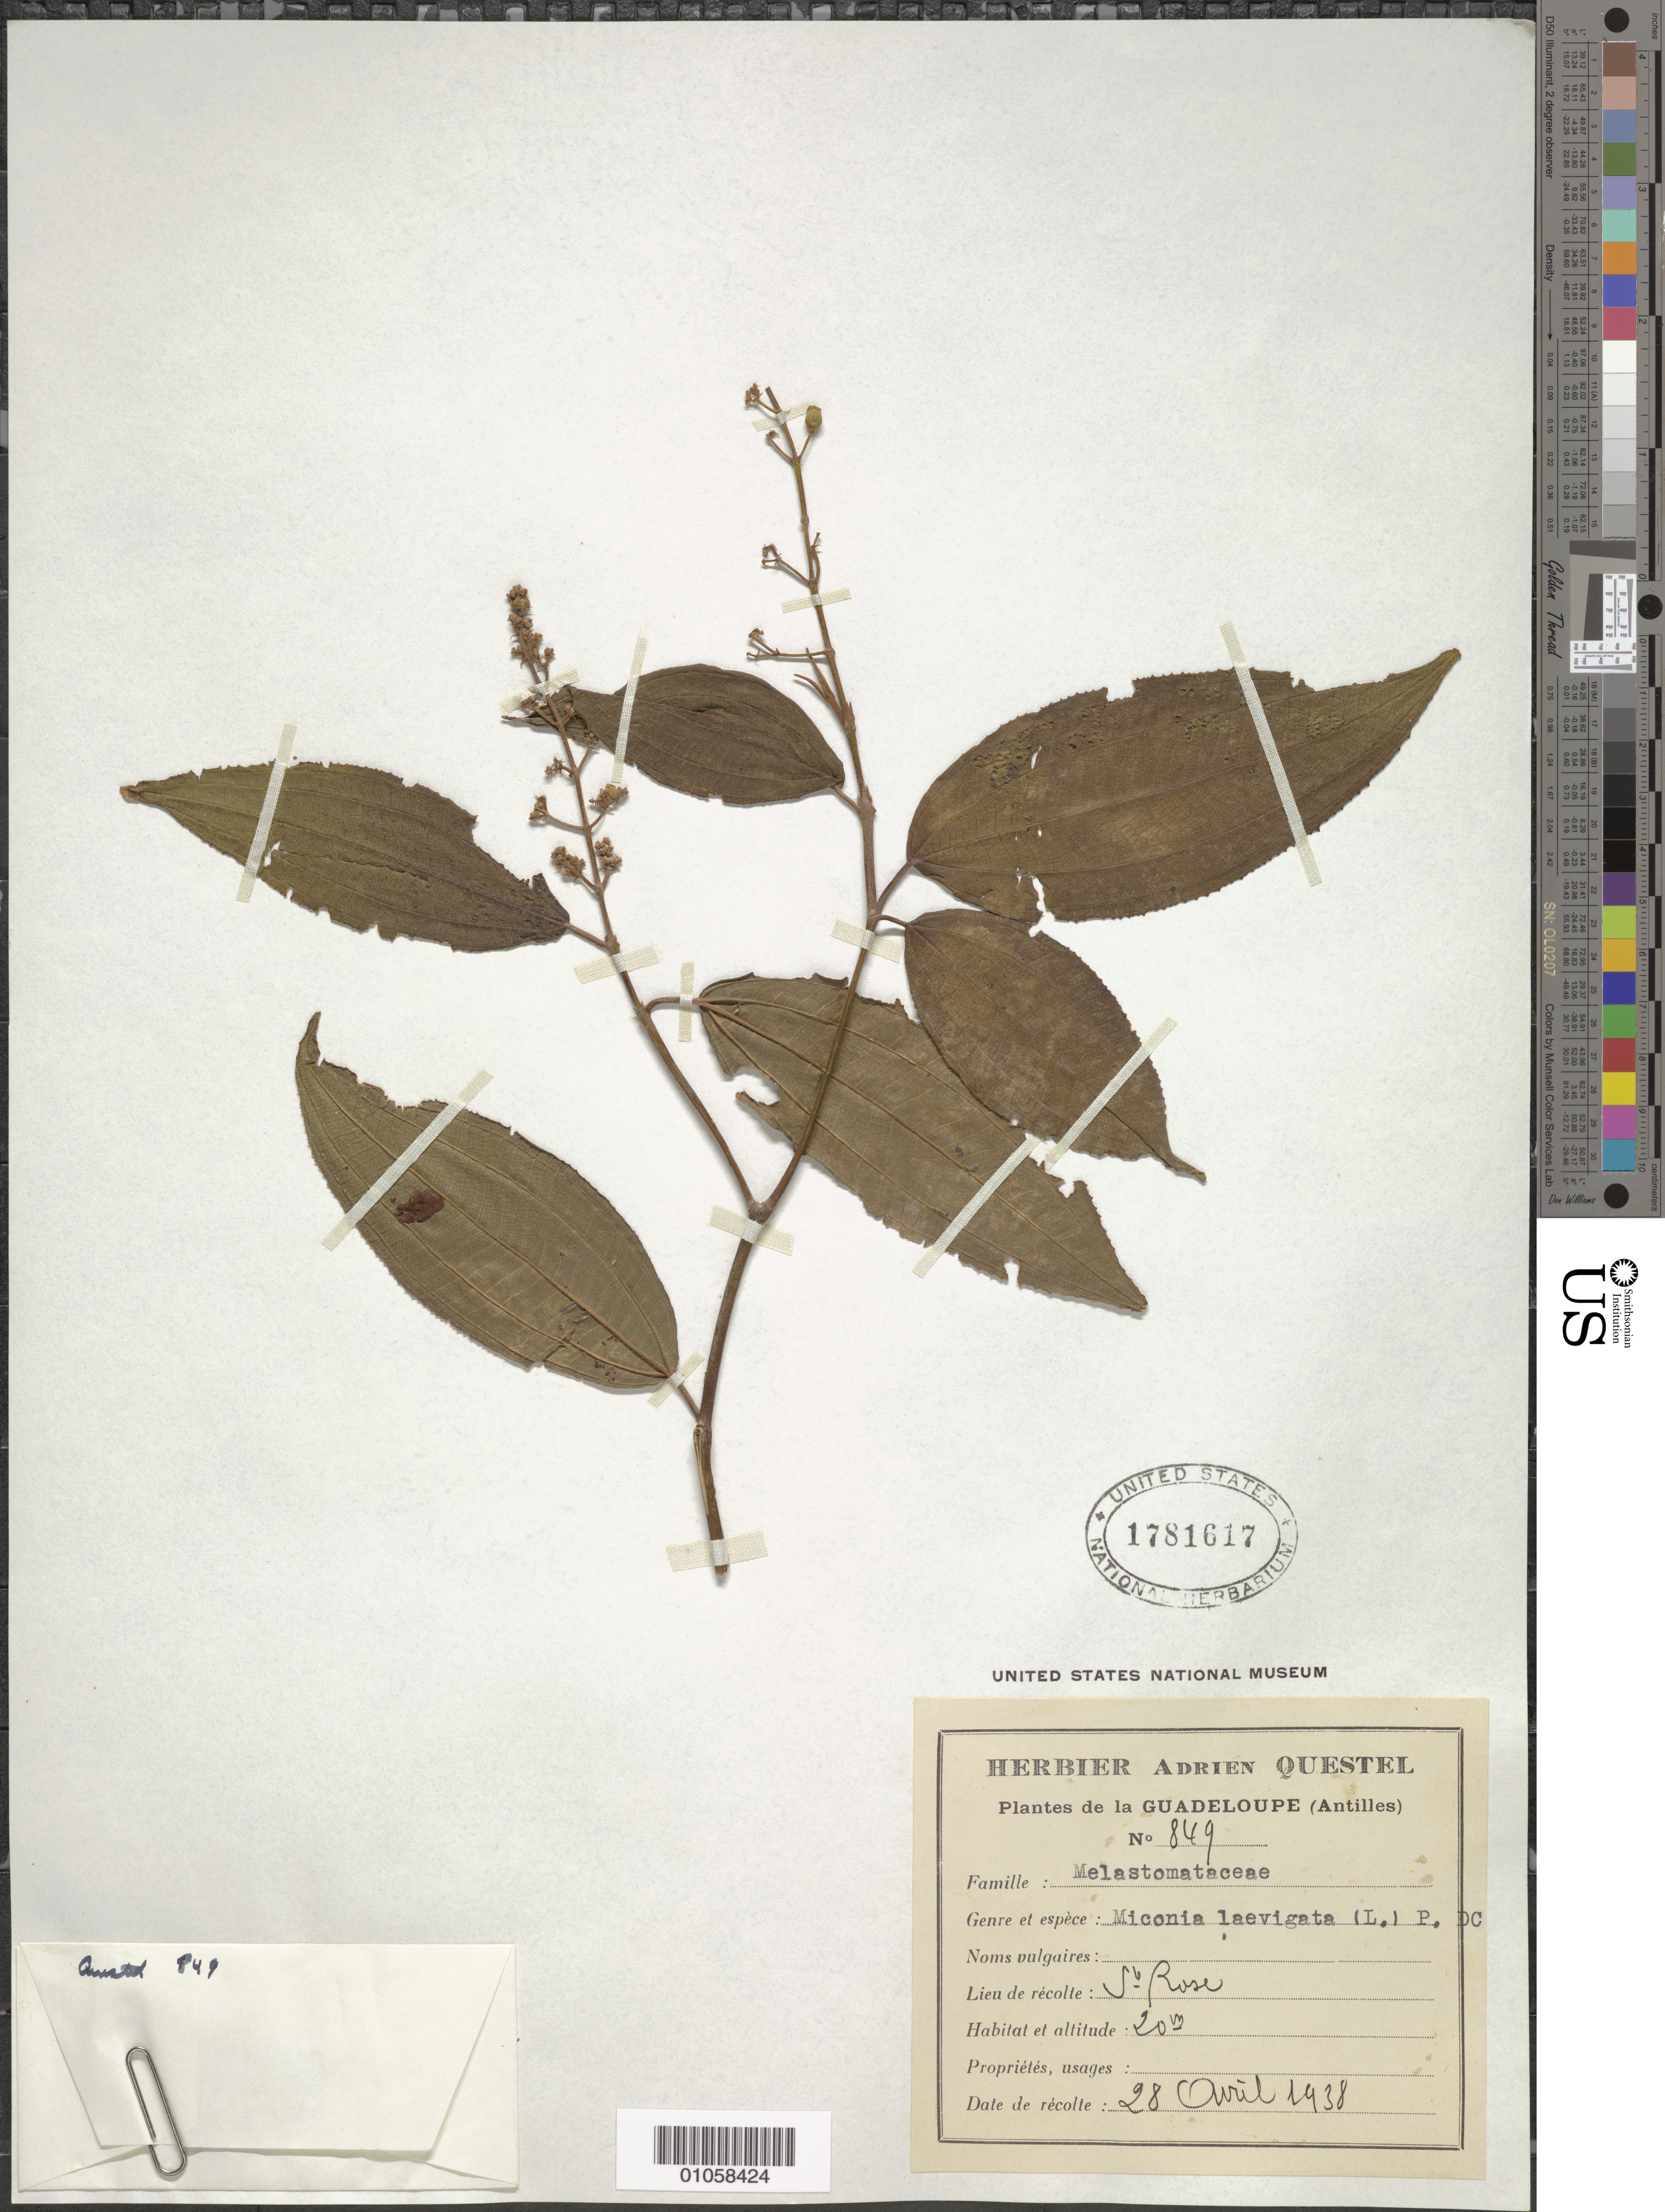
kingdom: Plantae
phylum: Tracheophyta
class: Magnoliopsida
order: Myrtales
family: Melastomataceae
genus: Miconia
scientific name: Miconia laevigata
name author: (L.) D. Don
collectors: A. Questel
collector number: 849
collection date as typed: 28 Apr 1938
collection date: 1938-04-28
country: Guadeloupe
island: Basse Terre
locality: St. Rose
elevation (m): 20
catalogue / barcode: US 1781617